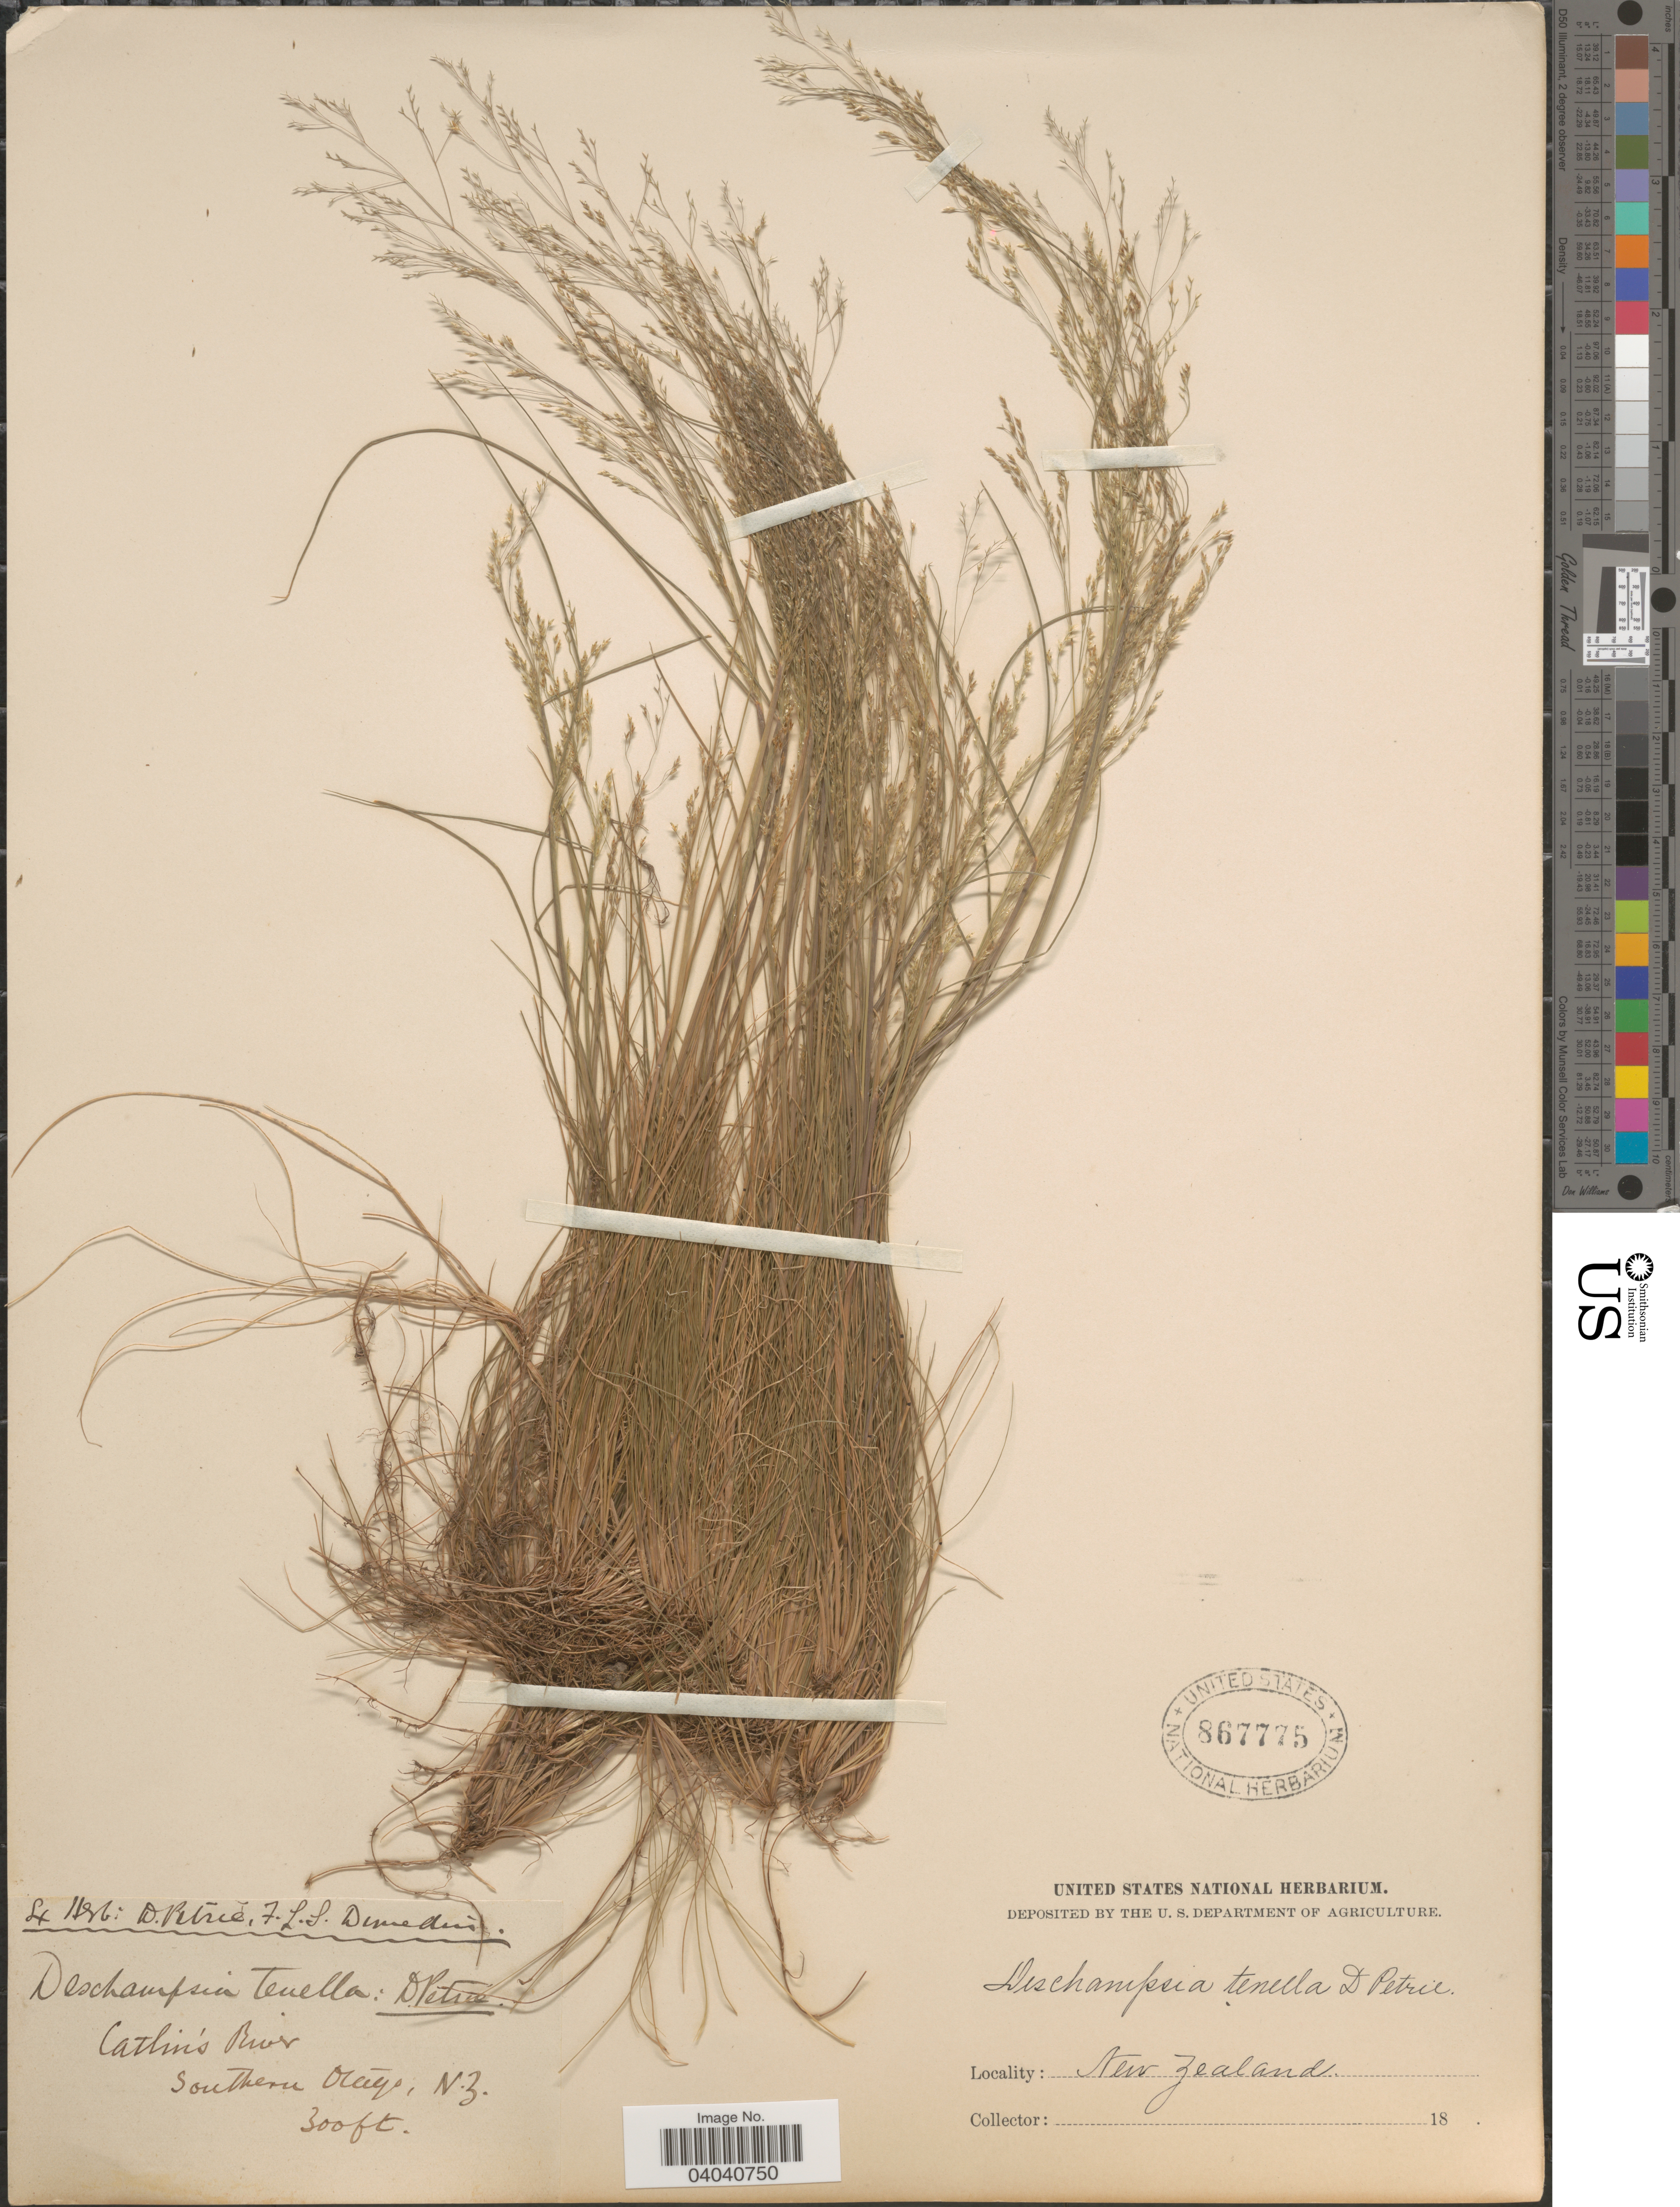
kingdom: Plantae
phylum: Tracheophyta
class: Liliopsida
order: Poales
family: Poaceae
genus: Deschampsia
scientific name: Deschampsia tenella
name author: Phil.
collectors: Ex Herb D. Petrie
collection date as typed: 18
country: New Zealand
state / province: Otago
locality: Catlin's River. Southern Otago.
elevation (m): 91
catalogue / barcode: US 867775